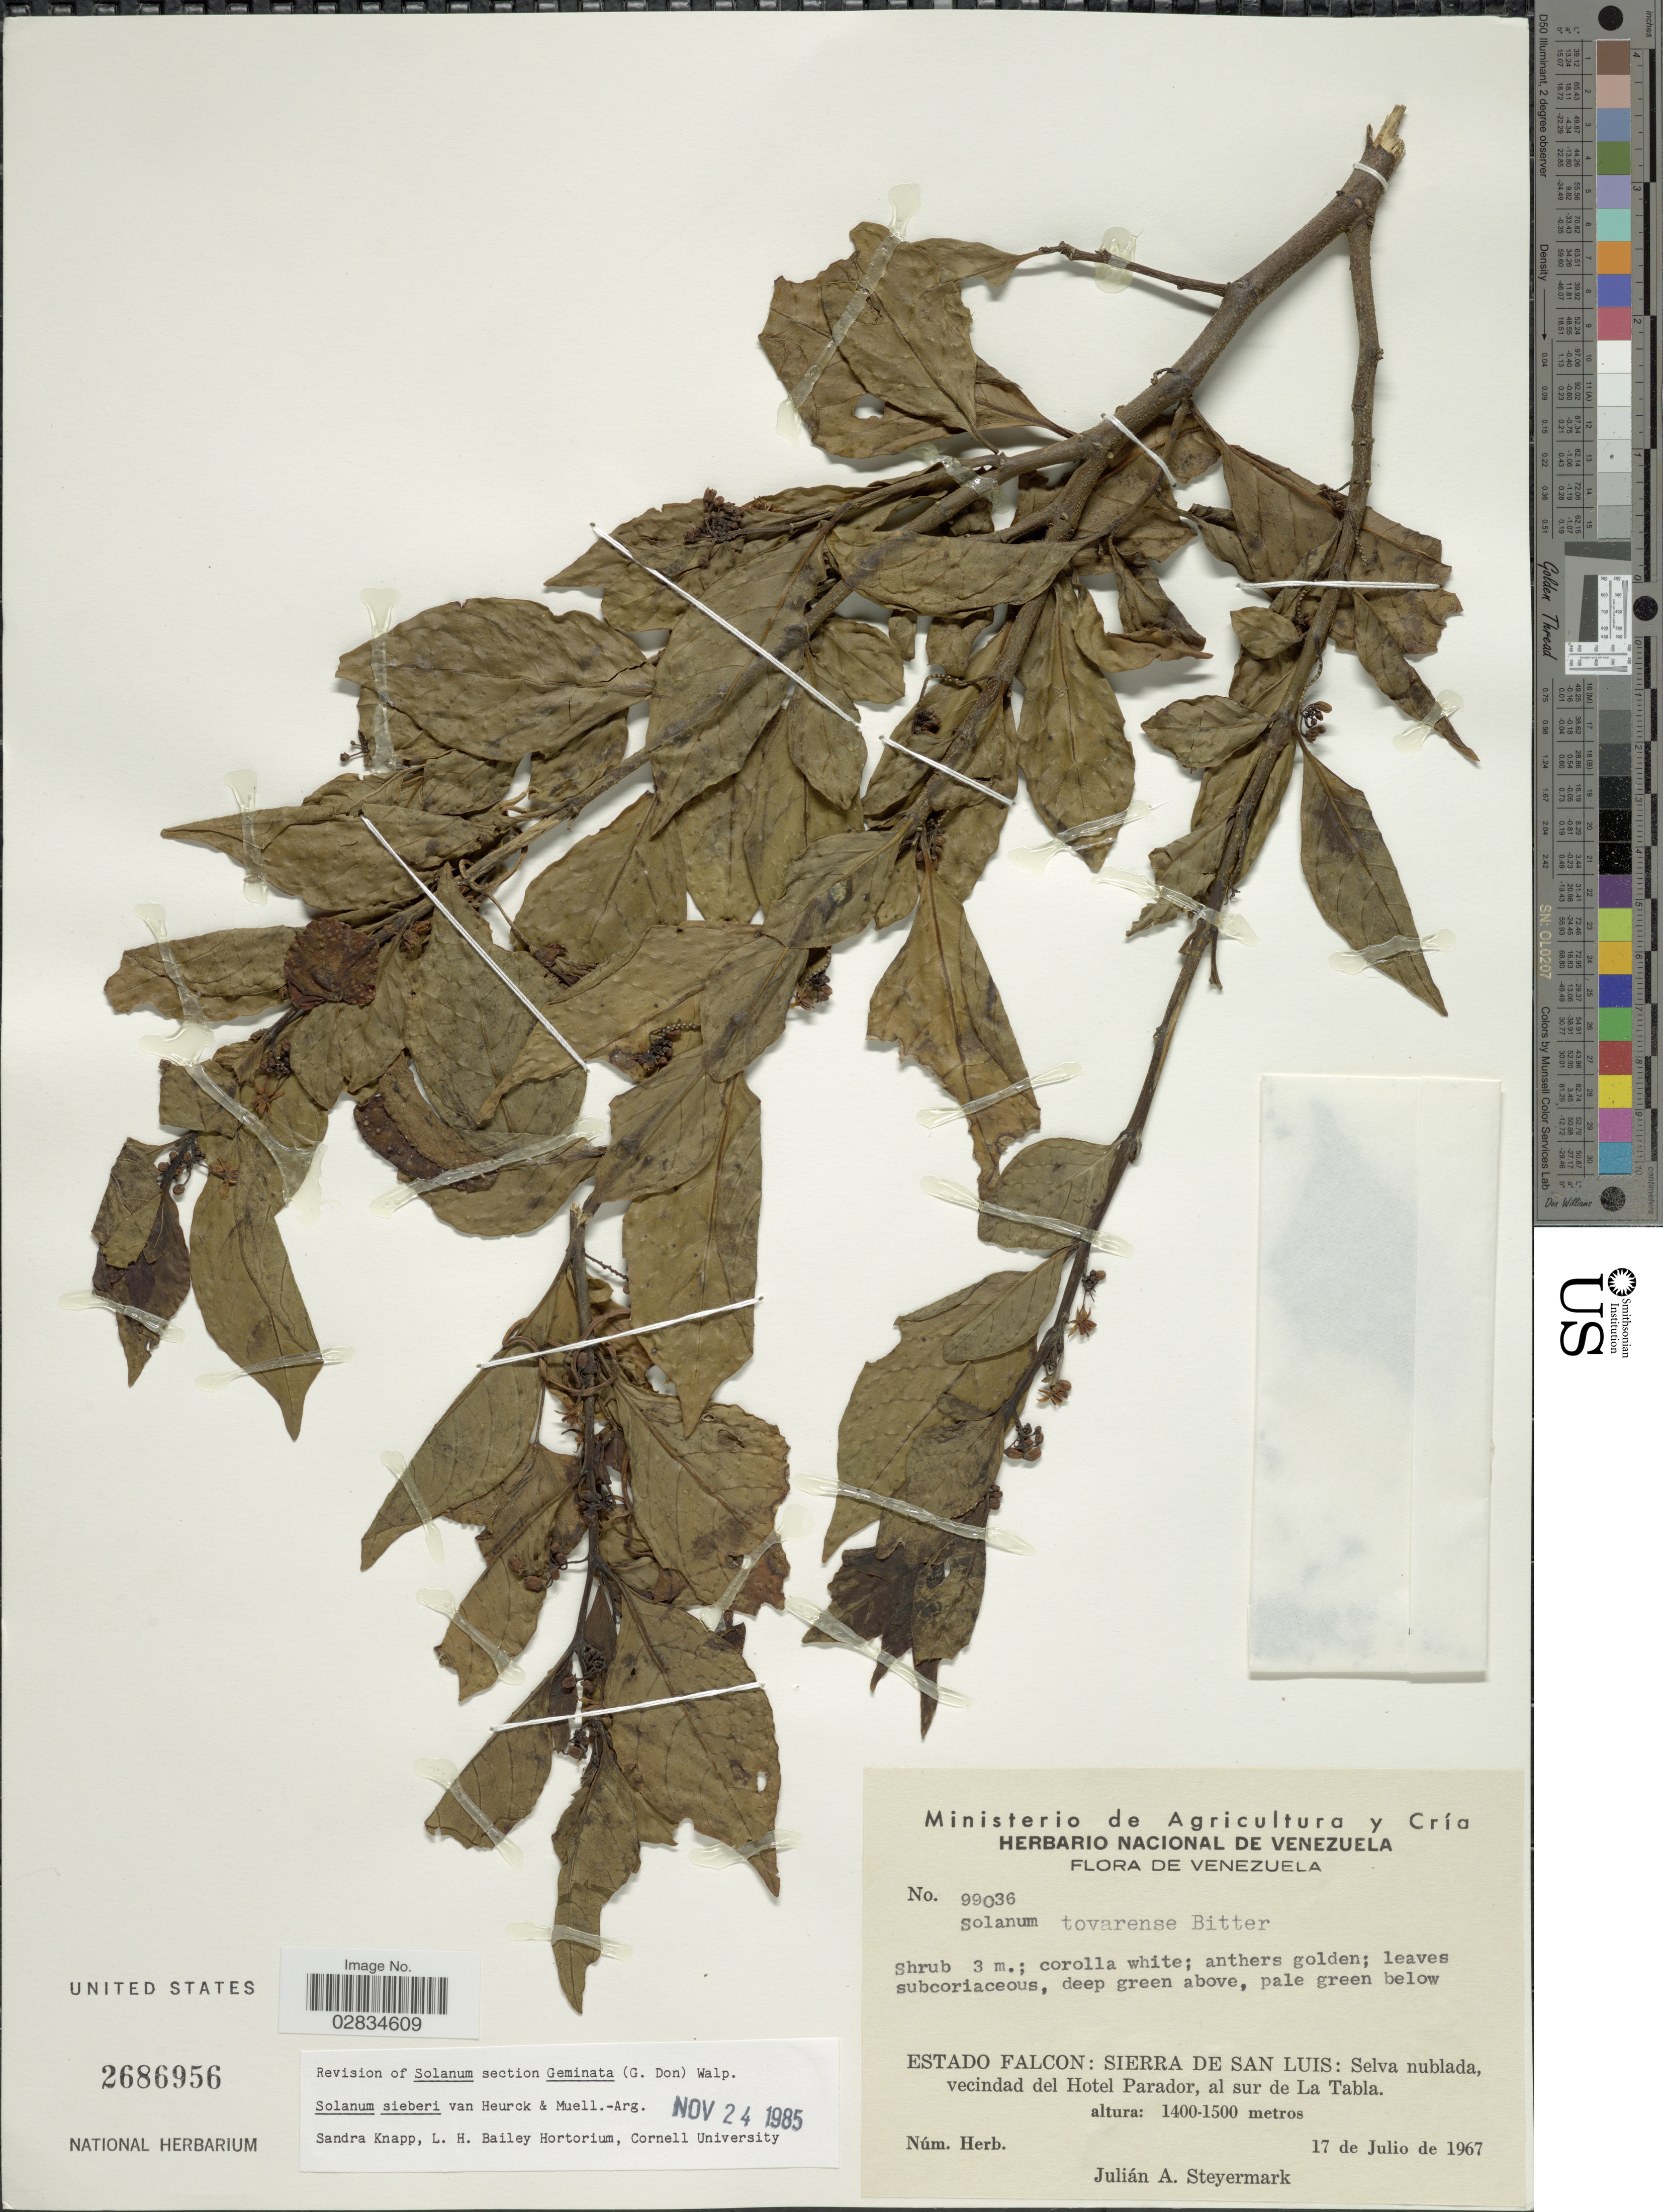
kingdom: Plantae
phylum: Tracheophyta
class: Magnoliopsida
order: Solanales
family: Solanaceae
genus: Solanum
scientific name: Solanum sieberi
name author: Van Heurck & Müll. Arg.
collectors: J. Steyermark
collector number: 99036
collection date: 1967-07-17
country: Venezuela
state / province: Falcón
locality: Estado Falcon: Sierra de San Luis: Selva nublada, vecindad del Hotel Parador, al sur de La Tabla.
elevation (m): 1400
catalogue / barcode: US 2686956